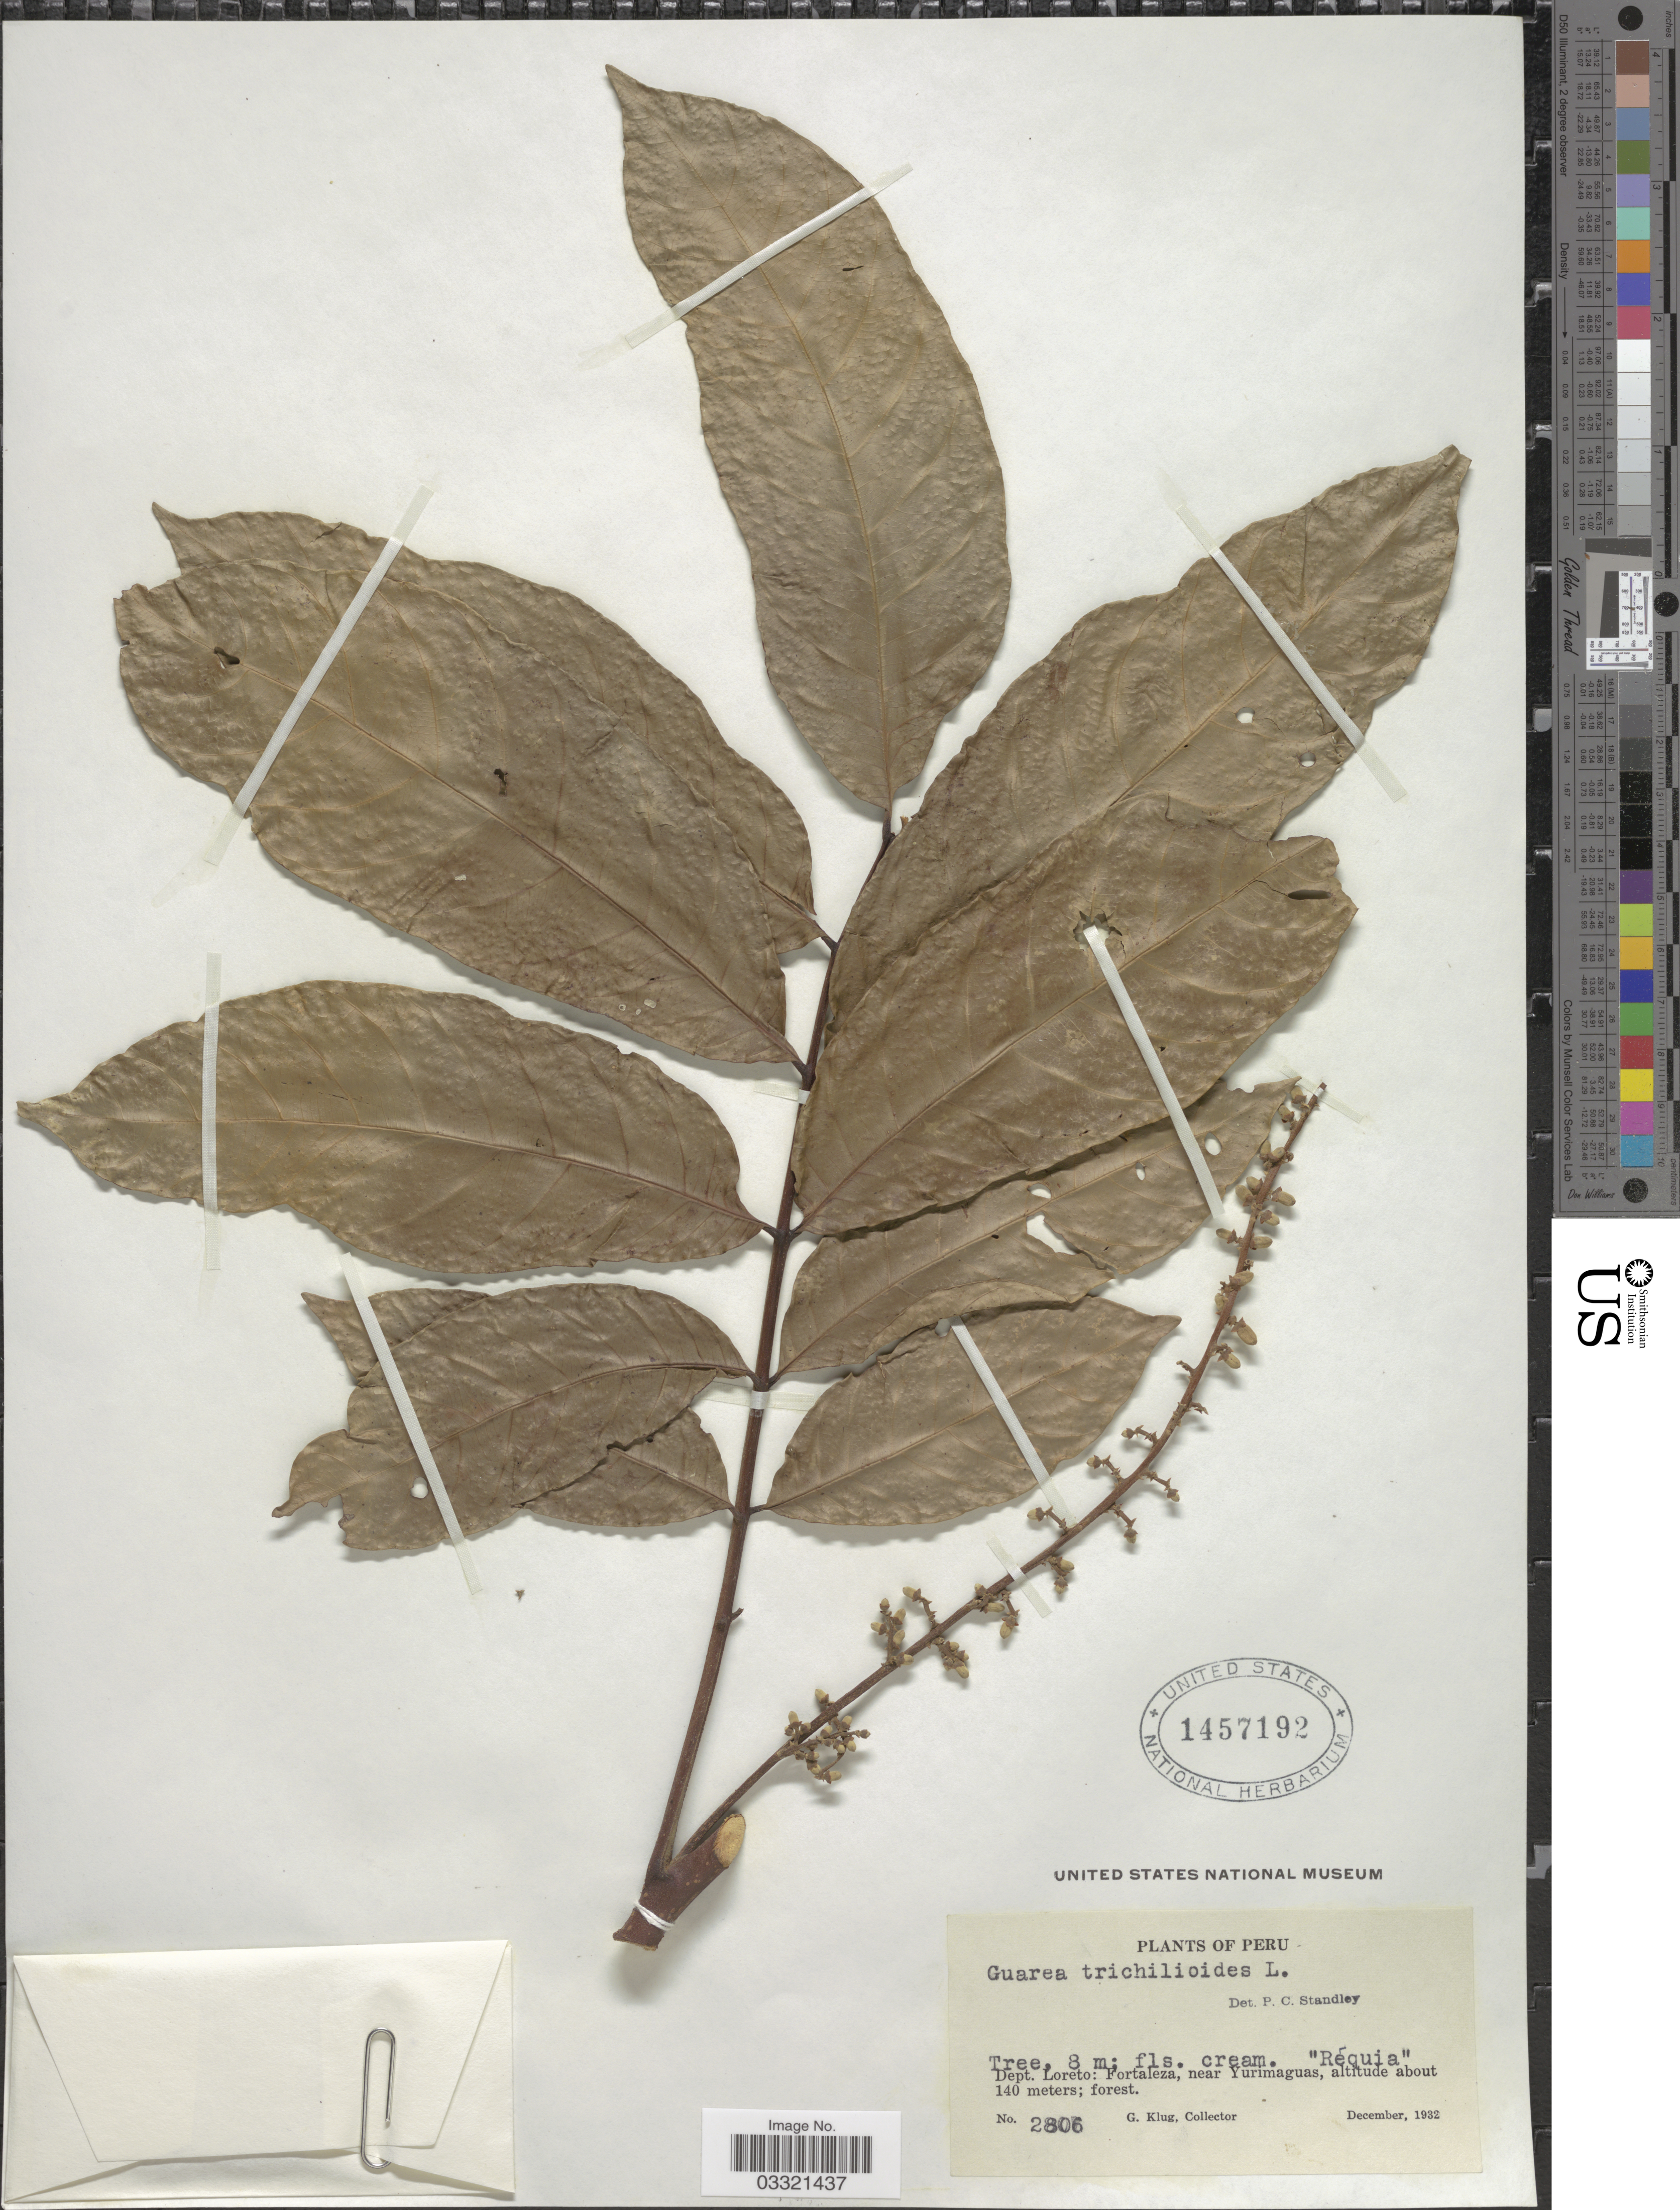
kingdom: Plantae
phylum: Tracheophyta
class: Magnoliopsida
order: Sapindales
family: Meliaceae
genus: Guarea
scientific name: Guarea guidonia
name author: (L.) Sleumer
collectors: G. Klug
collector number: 2806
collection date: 1932-12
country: Peru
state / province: Loreto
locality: Dept. Loreto: Fortaleza, near Yurimaguas.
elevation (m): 140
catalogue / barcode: US 1457192